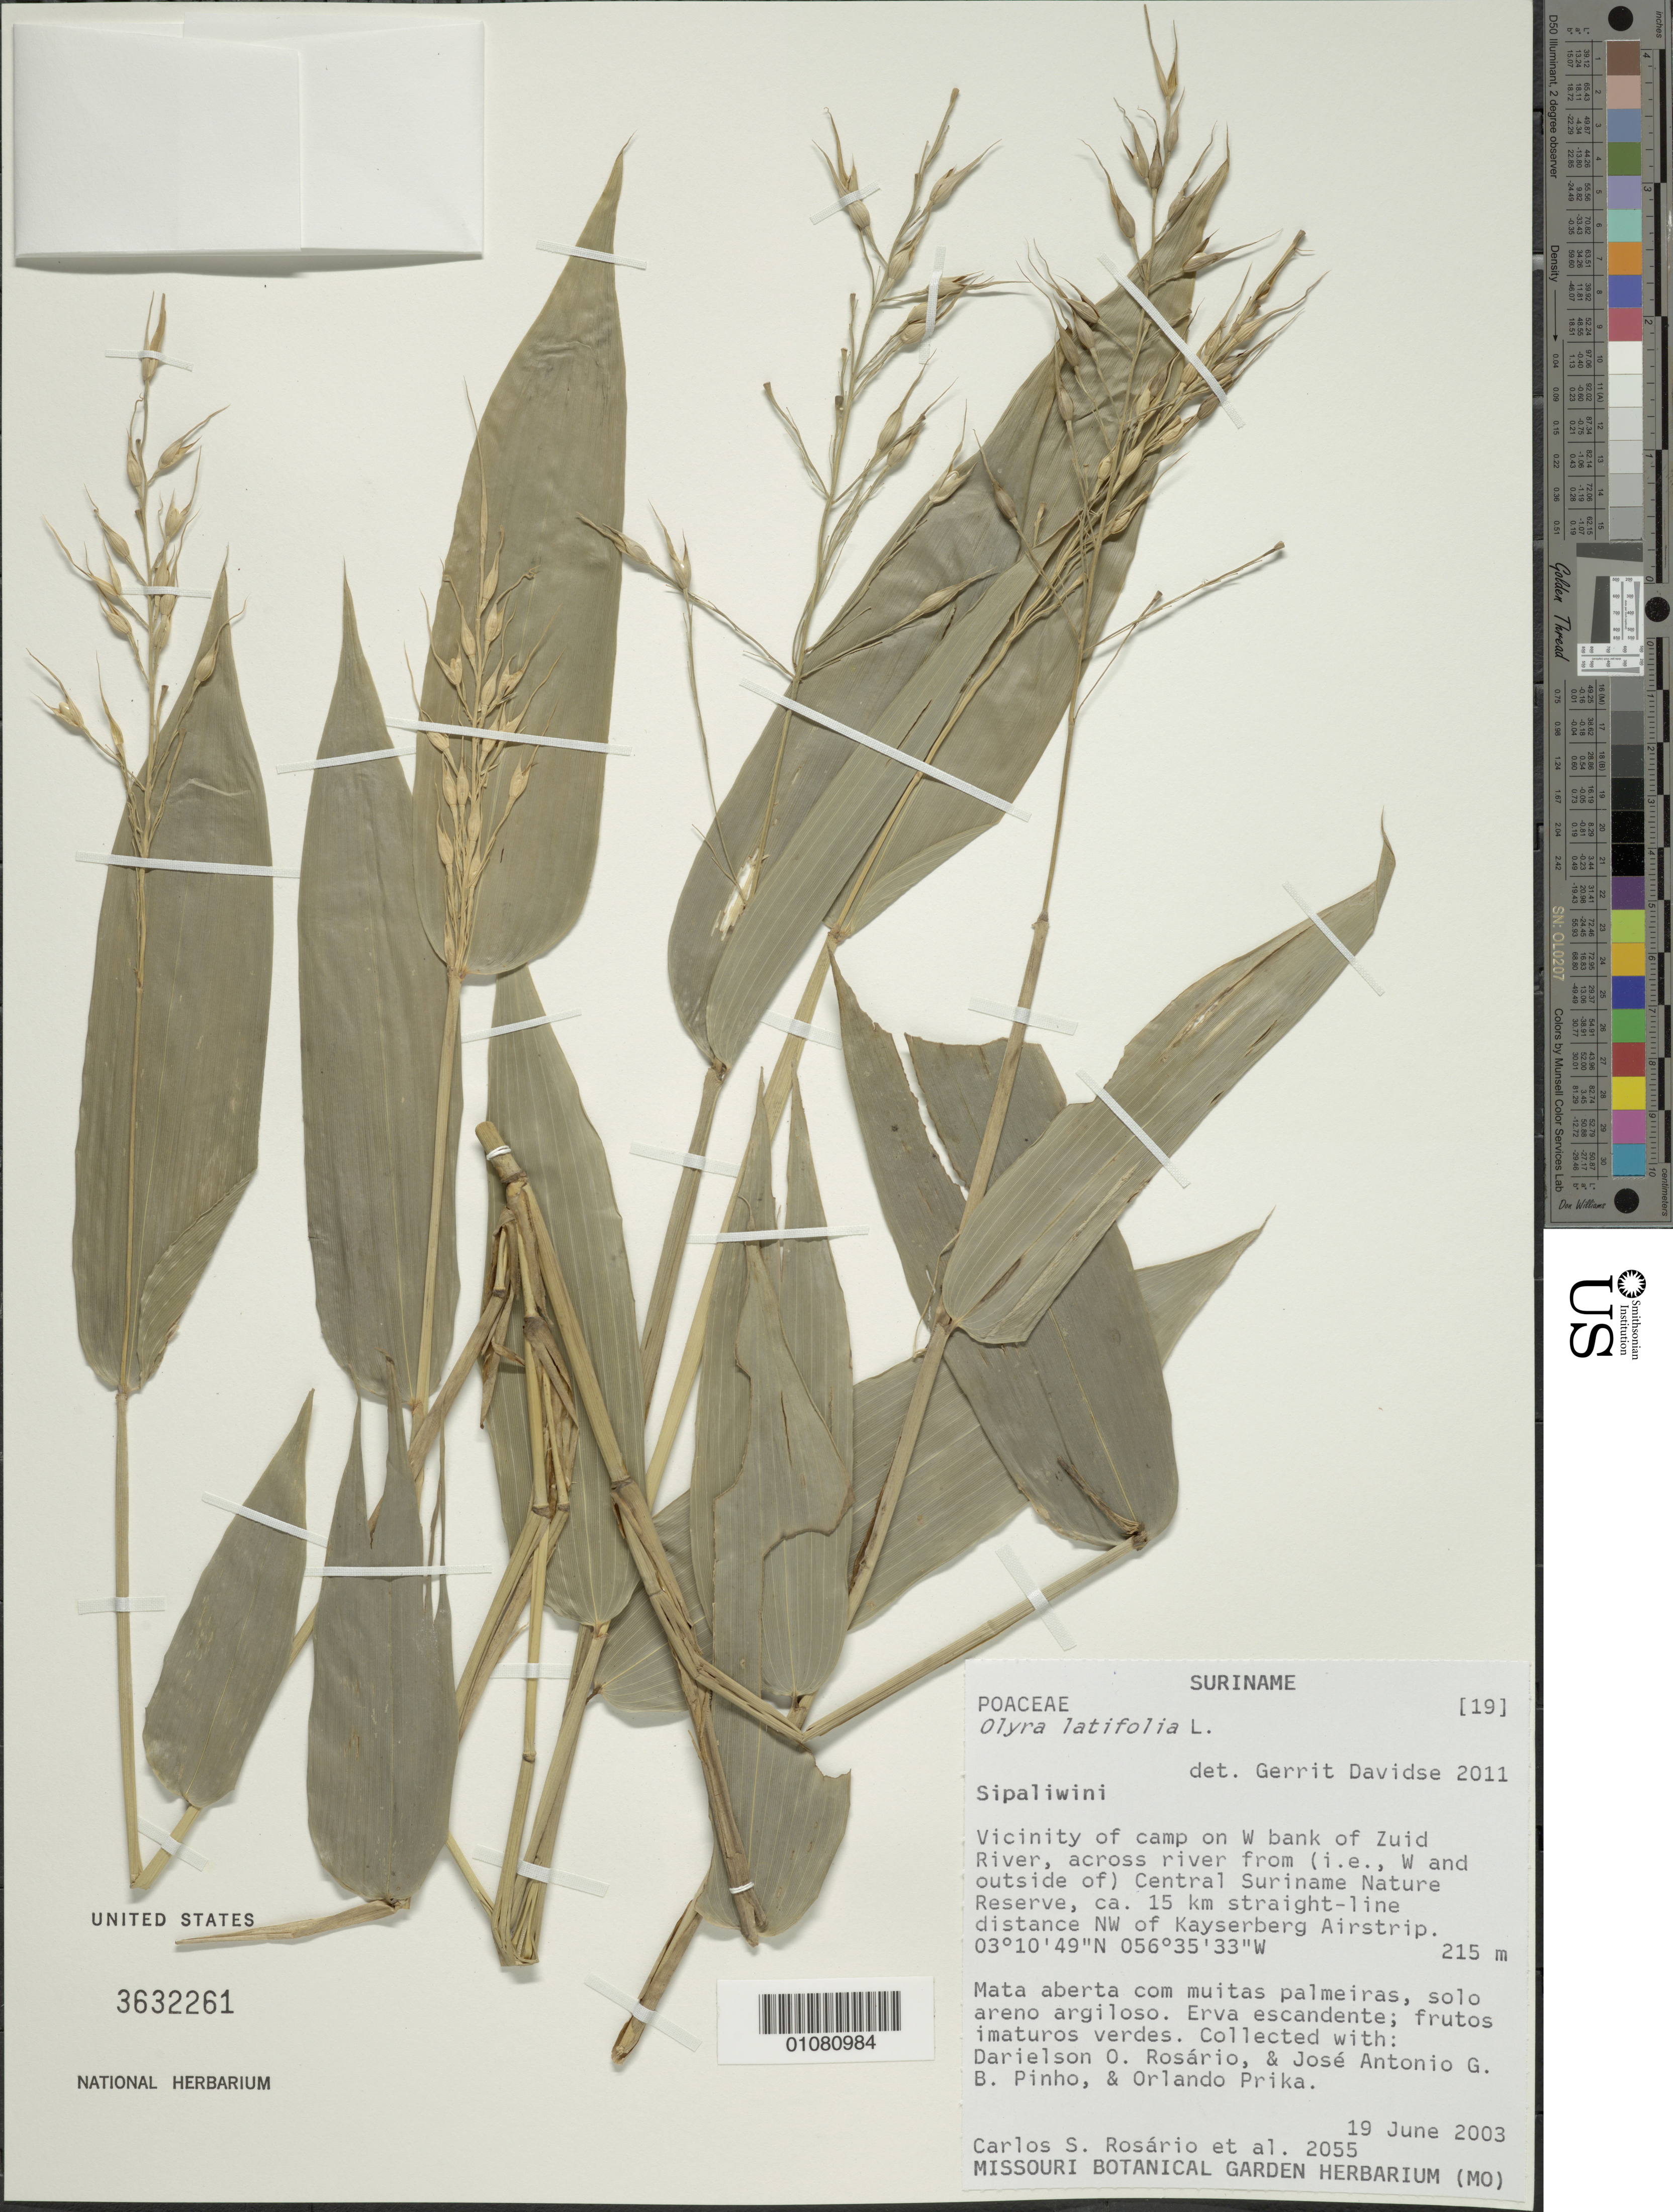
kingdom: Plantae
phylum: Tracheophyta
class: Liliopsida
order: Poales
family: Poaceae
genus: Olyra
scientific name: Olyra latifolia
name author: L.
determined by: Davidse, Gerrit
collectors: C. S. Rosário, D. Rosario, J. Antonio, J. Pinho & O. Prika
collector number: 2055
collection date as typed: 19-Jun-03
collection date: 2003-06-19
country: Suriname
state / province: Sipaliwini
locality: Vic of camp on W bank of Zuid River, across river from Central SURINAMEe Nature Reserve (ie west and outside of), ca 15 km straight-line distance SSE of Kayserberg Airstrip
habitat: Mata aberta com muitas palmeiras, solo areno argiloso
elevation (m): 215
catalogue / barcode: US 3632261